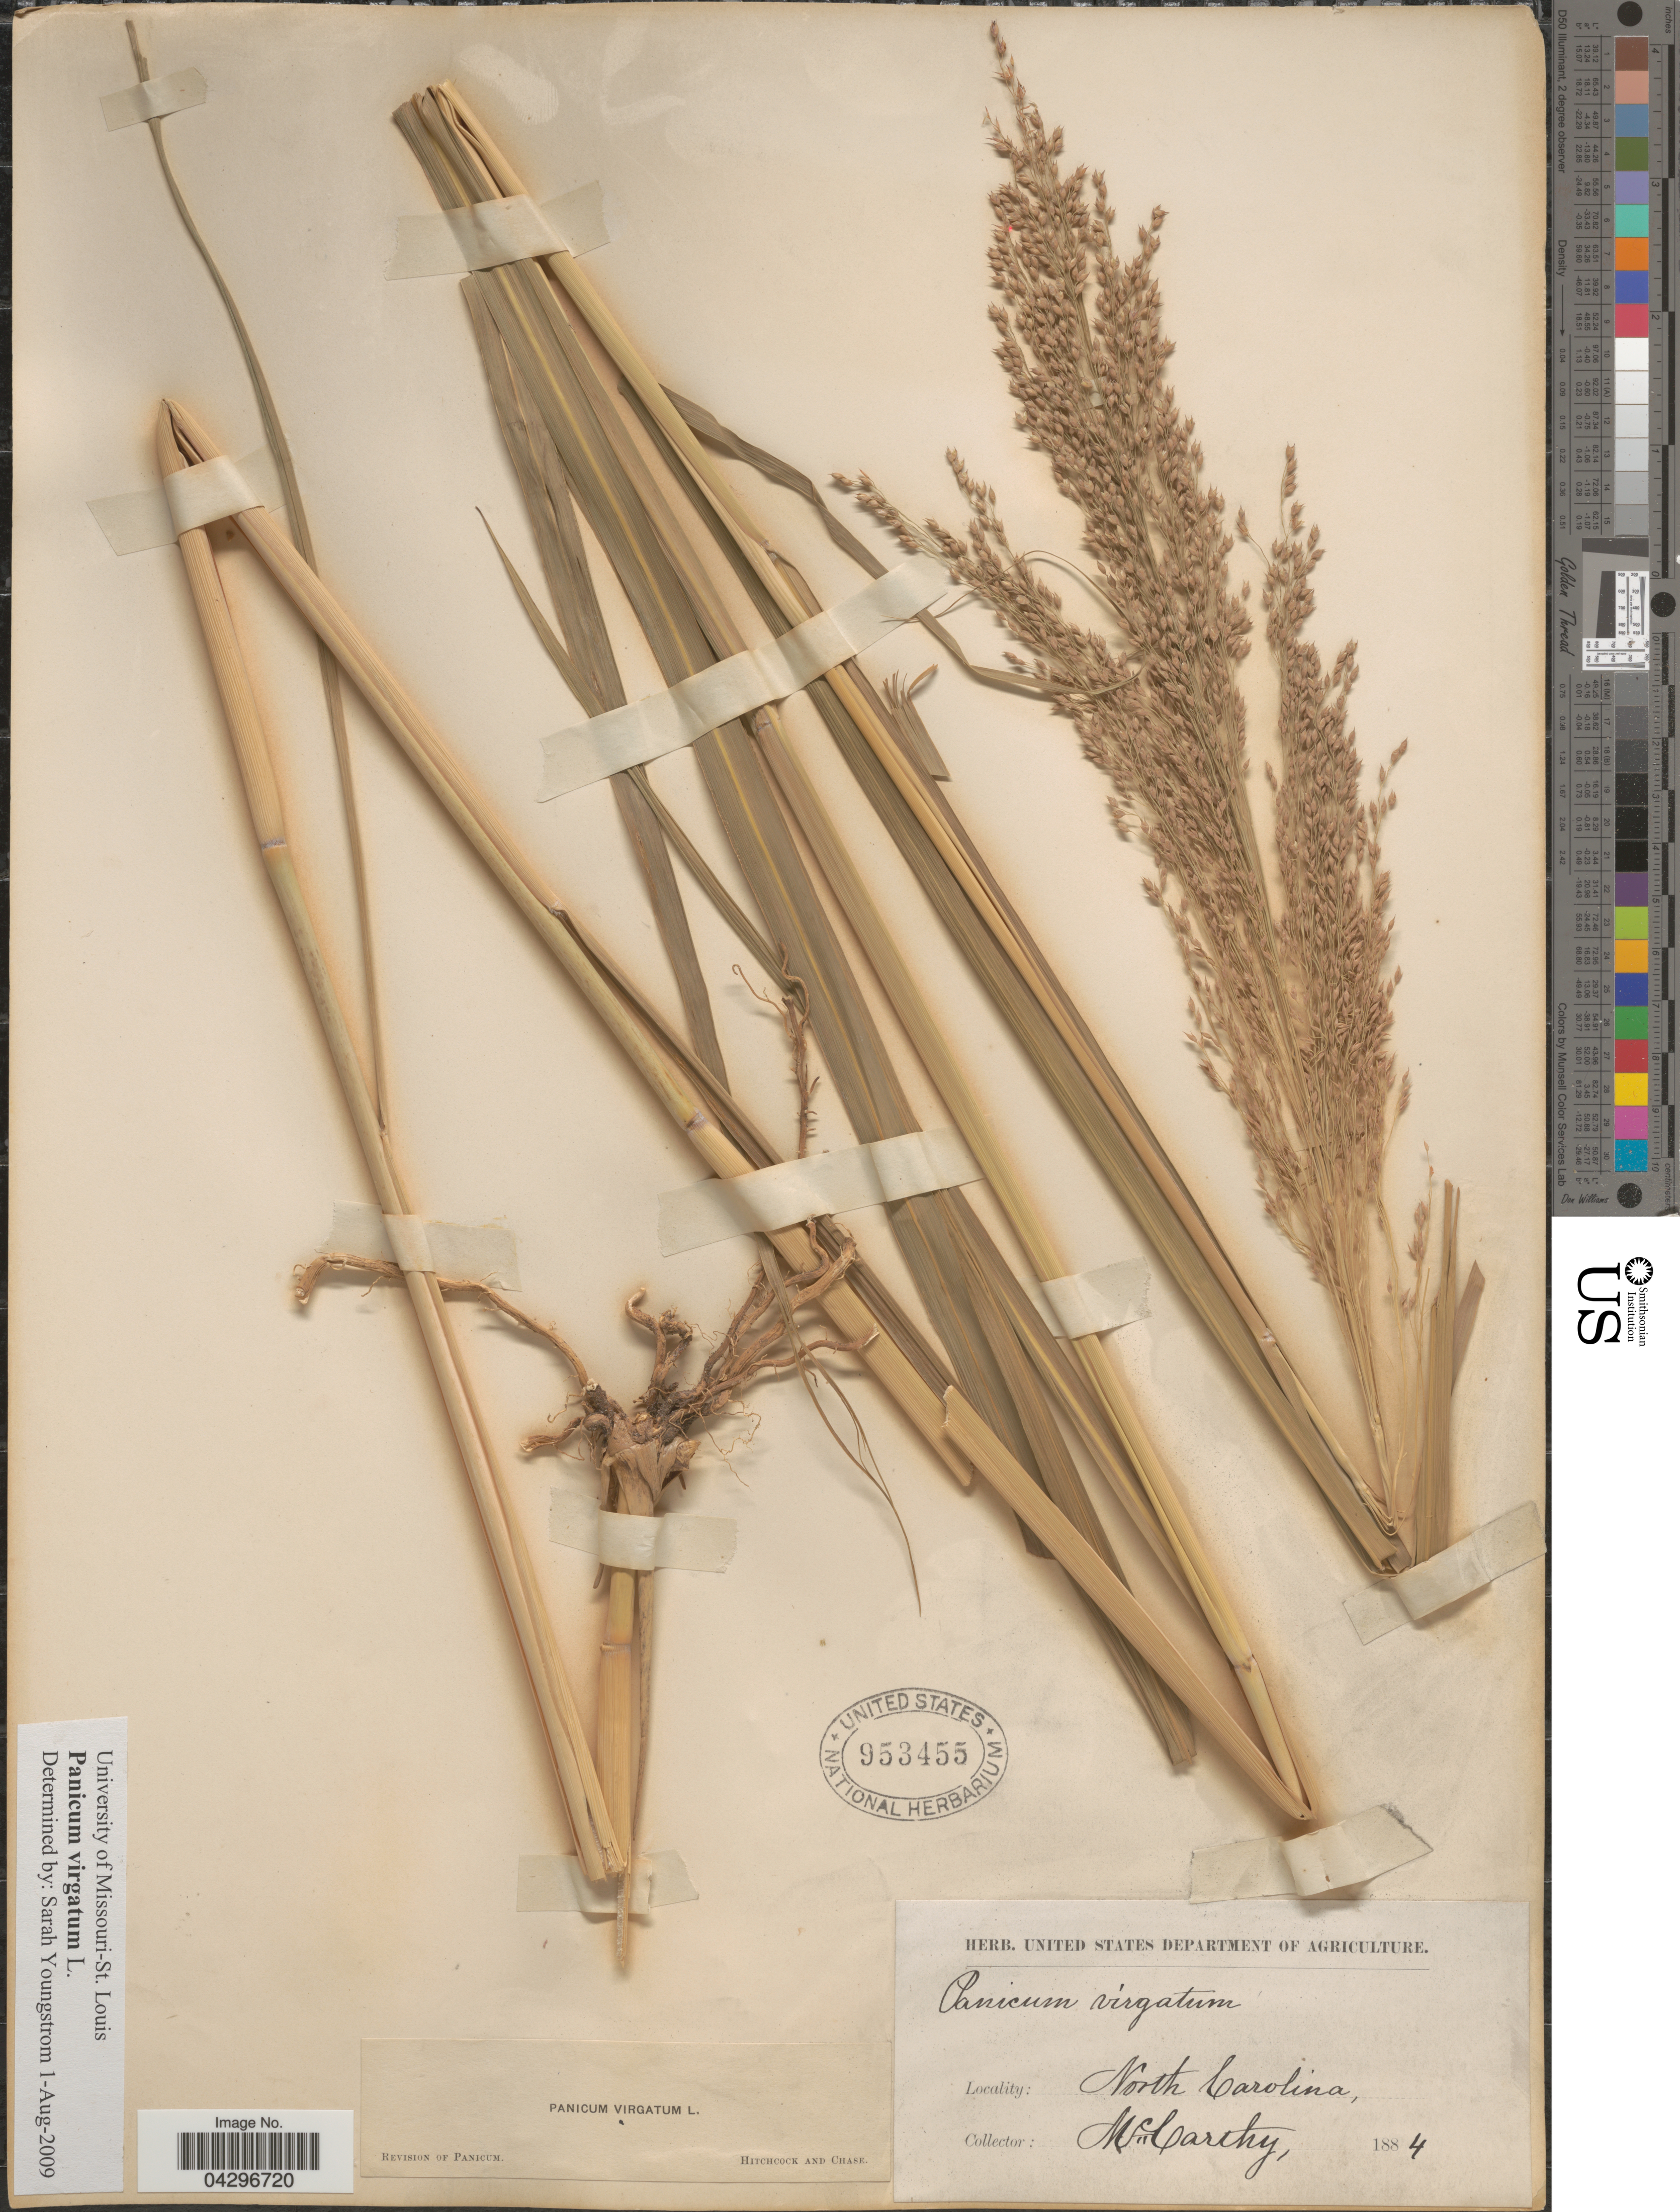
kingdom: Plantae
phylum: Tracheophyta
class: Liliopsida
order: Poales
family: Poaceae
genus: Panicum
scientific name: Panicum virgatum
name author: L.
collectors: -- McCarthy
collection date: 1884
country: United States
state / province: North Carolina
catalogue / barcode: US 953455